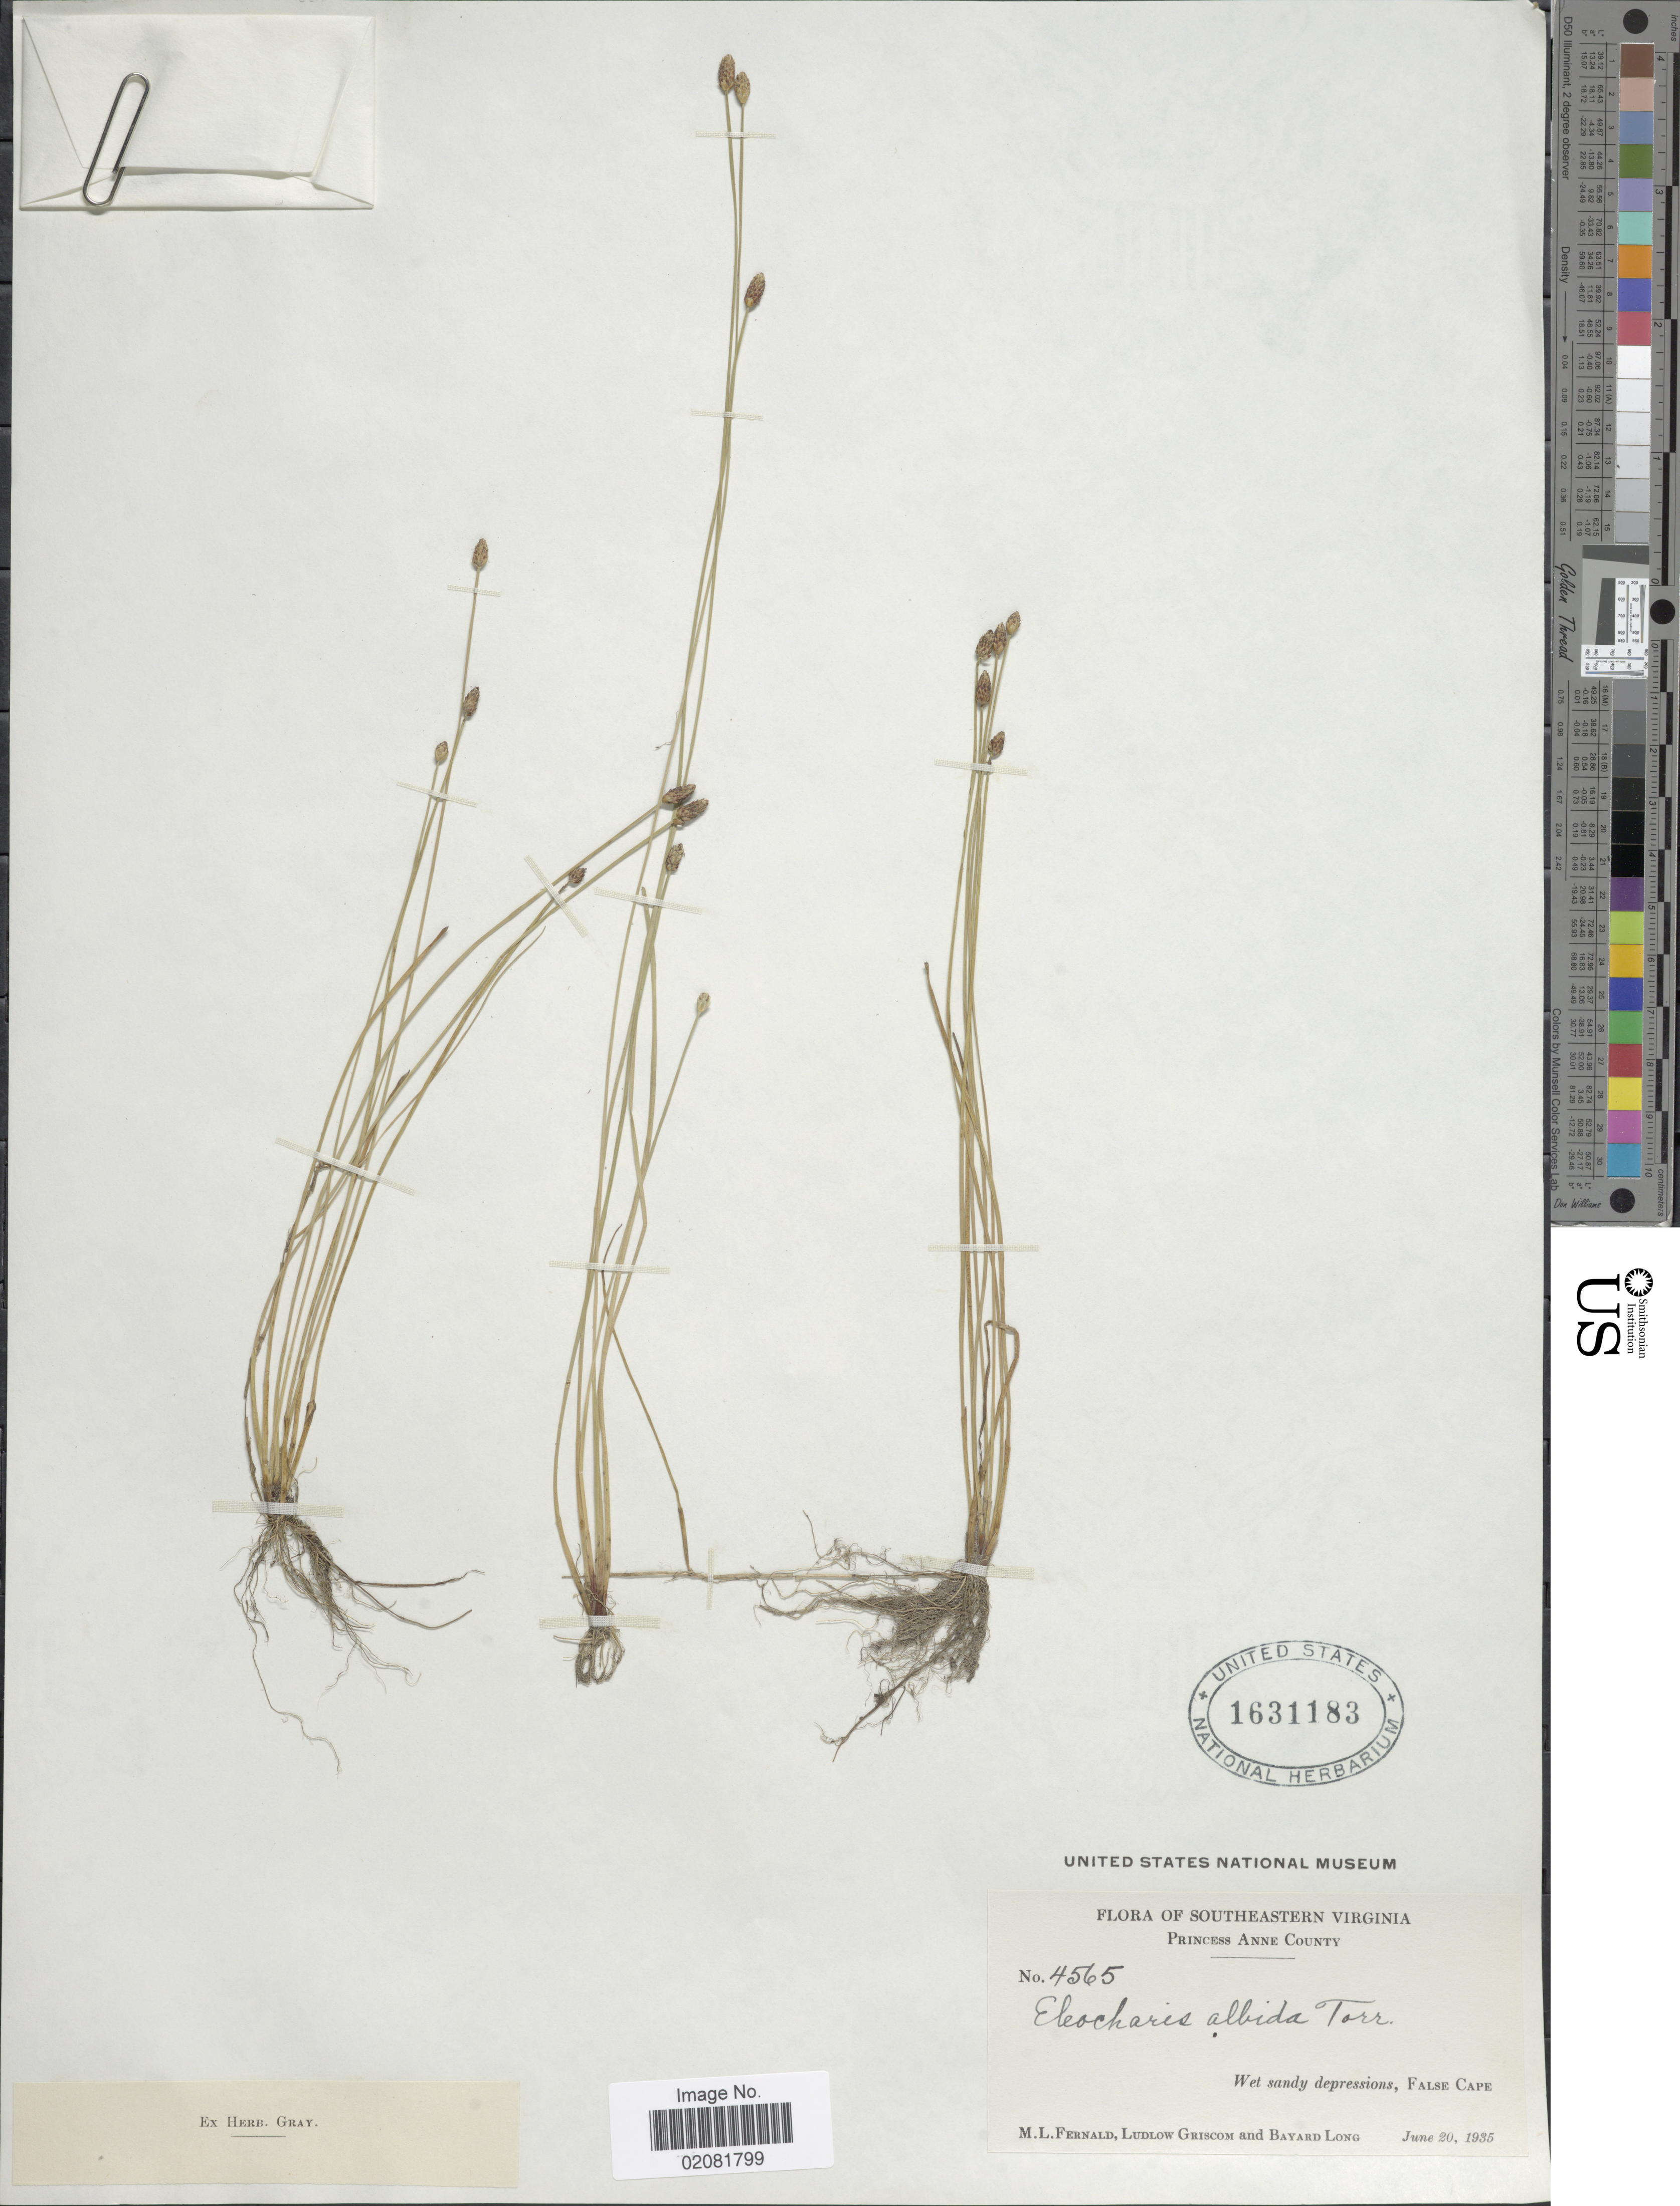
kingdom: Plantae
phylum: Tracheophyta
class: Liliopsida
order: Poales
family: Cyperaceae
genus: Eleocharis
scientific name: Eleocharis albida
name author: Torr.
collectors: M. L. Fernald, L. Griscom & B. Long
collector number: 4565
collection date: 1935-06-20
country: United States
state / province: Virginia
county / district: City of Virginia Beach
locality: Southeastern Virginia, Princess Anne (=historic county name) County. False Cape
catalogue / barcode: US 1631183